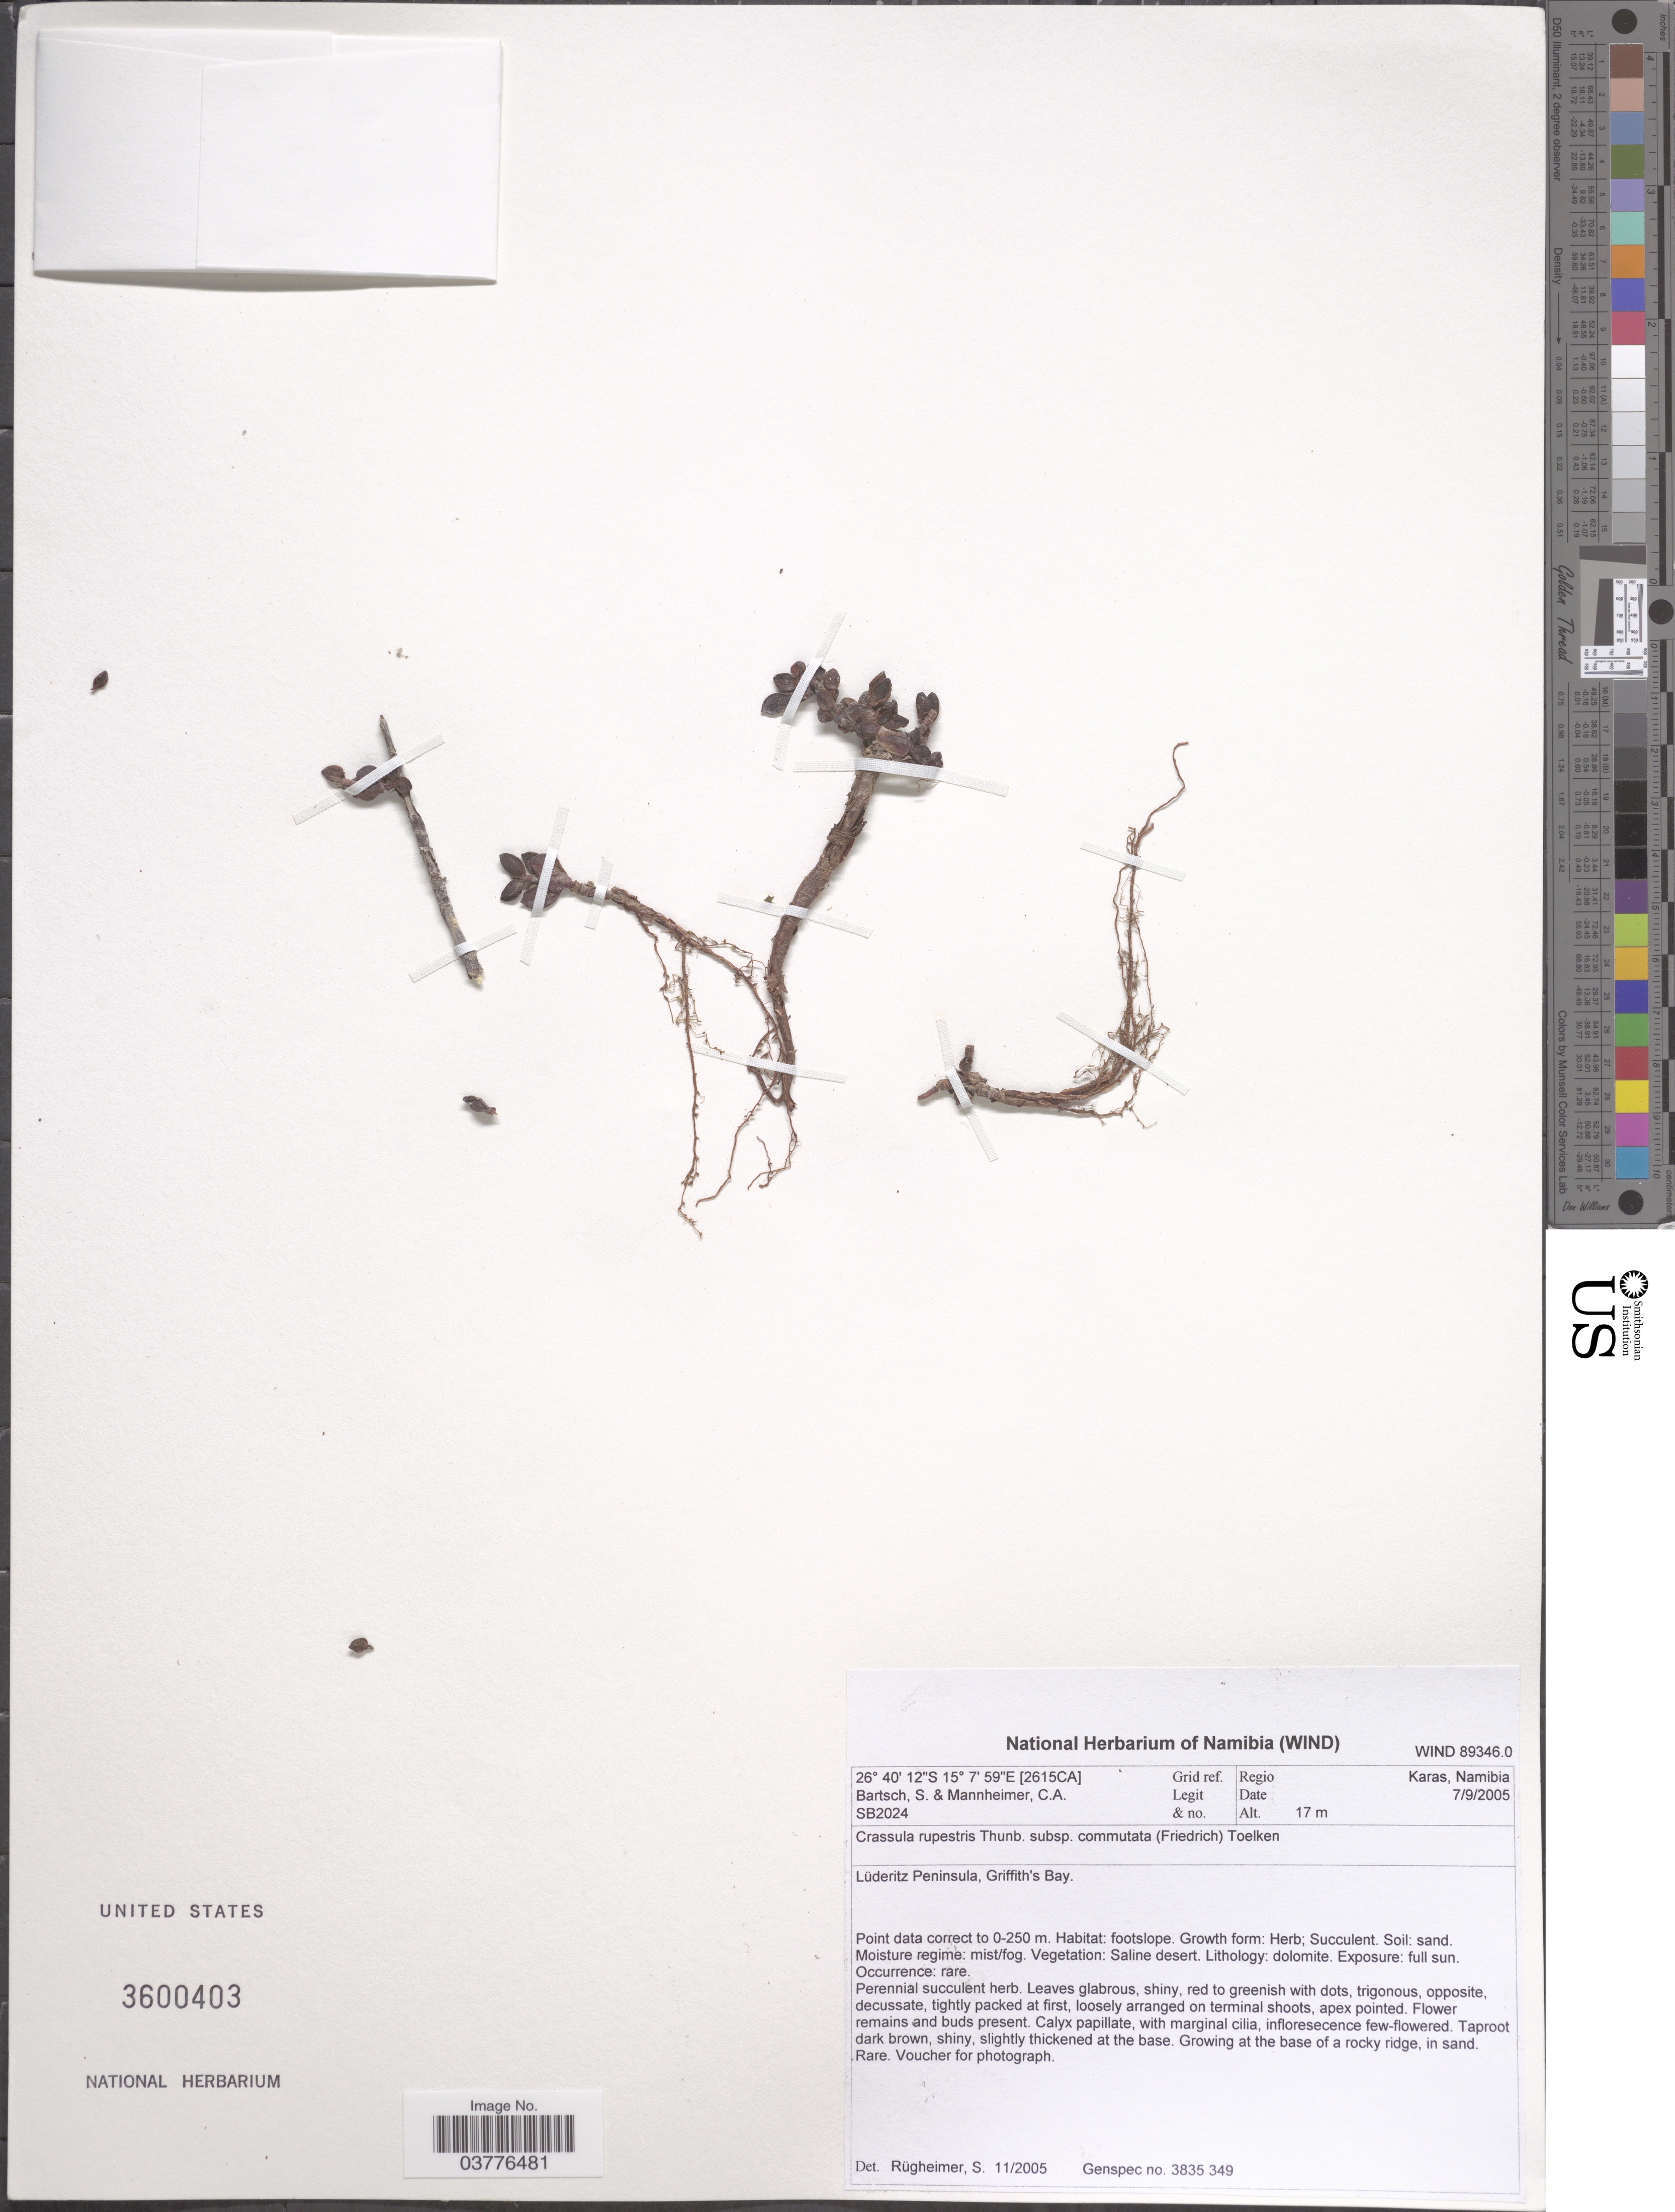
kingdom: Plantae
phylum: Tracheophyta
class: Magnoliopsida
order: Saxifragales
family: Crassulaceae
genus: Crassula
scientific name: Crassula rupestris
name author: Thunb.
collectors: S. Bartsch & C. A. Mannheimer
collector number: SB2024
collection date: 2005-09-07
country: Namibia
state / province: Karas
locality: [2615CA] Grid ref. Regio Karas. Lüderitz Peninsula, Griffith's Bay.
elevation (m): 17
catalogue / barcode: US 3600403